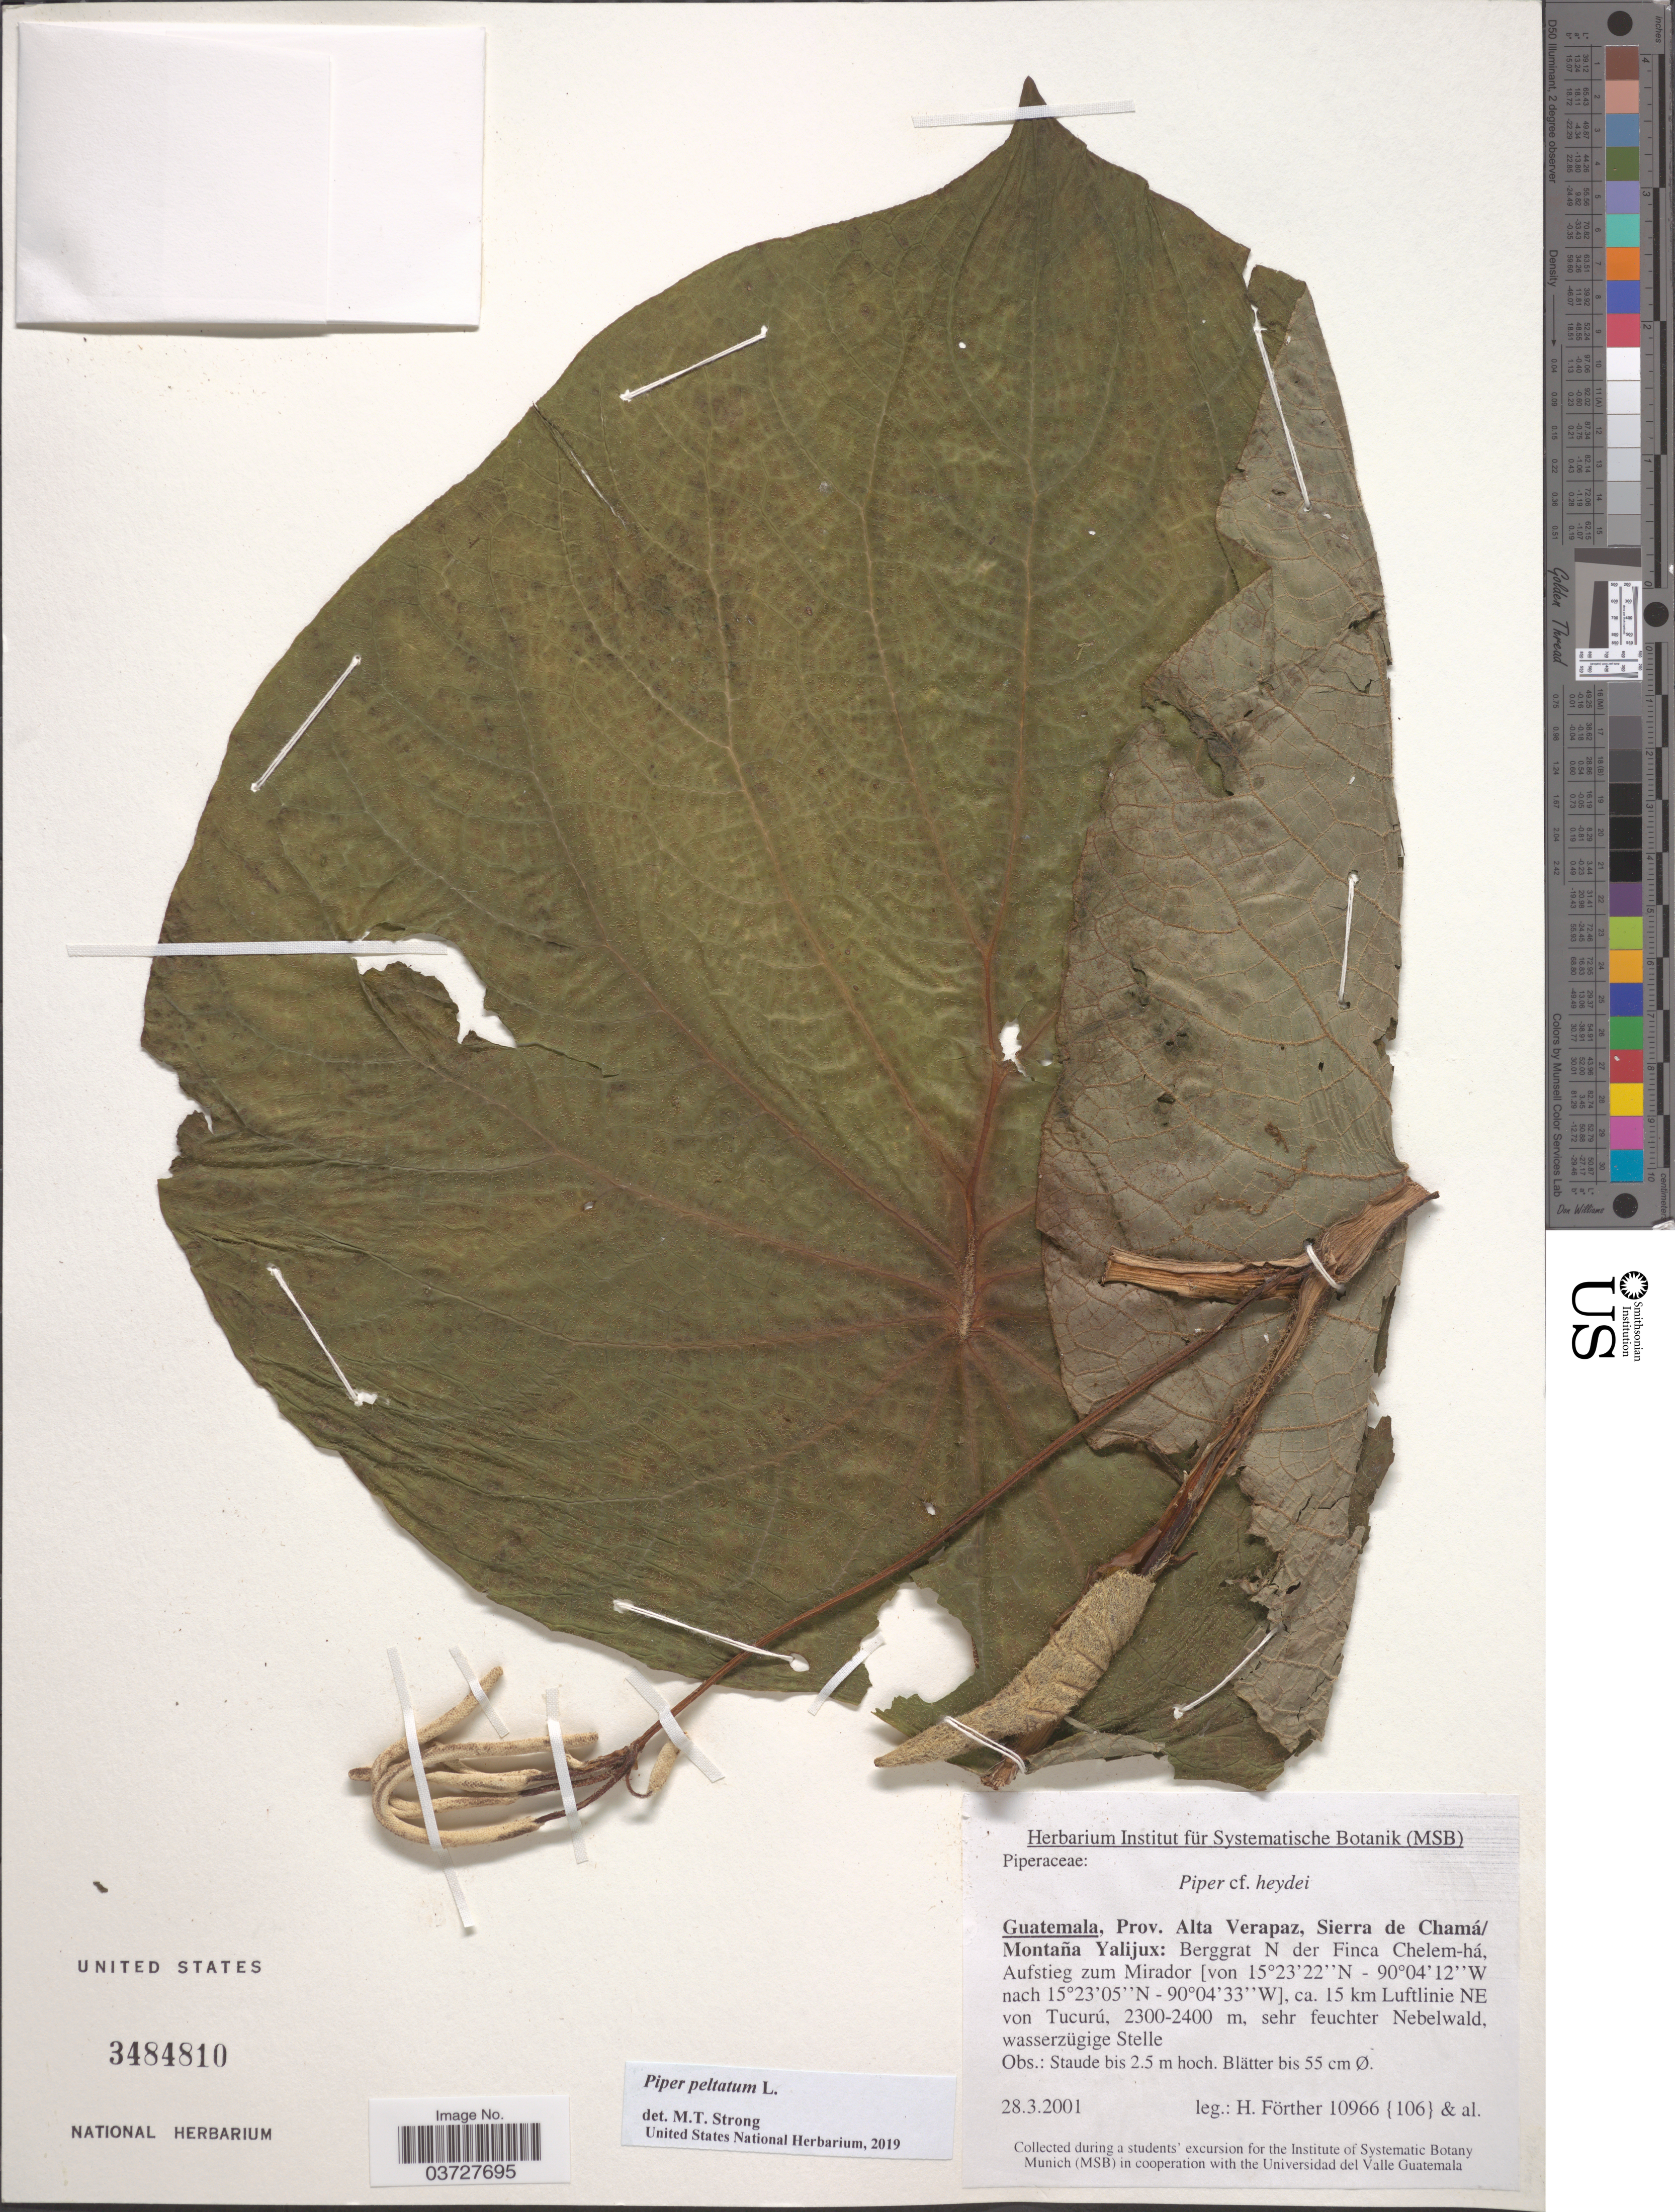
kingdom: Plantae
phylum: Tracheophyta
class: Magnoliopsida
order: Piperales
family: Piperaceae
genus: Piper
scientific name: Piper peltatum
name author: L.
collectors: H. Förther & et al.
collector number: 10966 {106}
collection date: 2001-03-28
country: Guatemala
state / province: Alta Verapaz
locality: Sierra de Chamá/Montaña Yalijux: Berggrat N der Finca Chelem-há, Aufstieg zum Mirador, ca. 15 km Luftlinie NE von Tucurú, sehr feuchter Nebelwald, wasserzügige Stelle.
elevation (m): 2300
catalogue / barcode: US 3484810